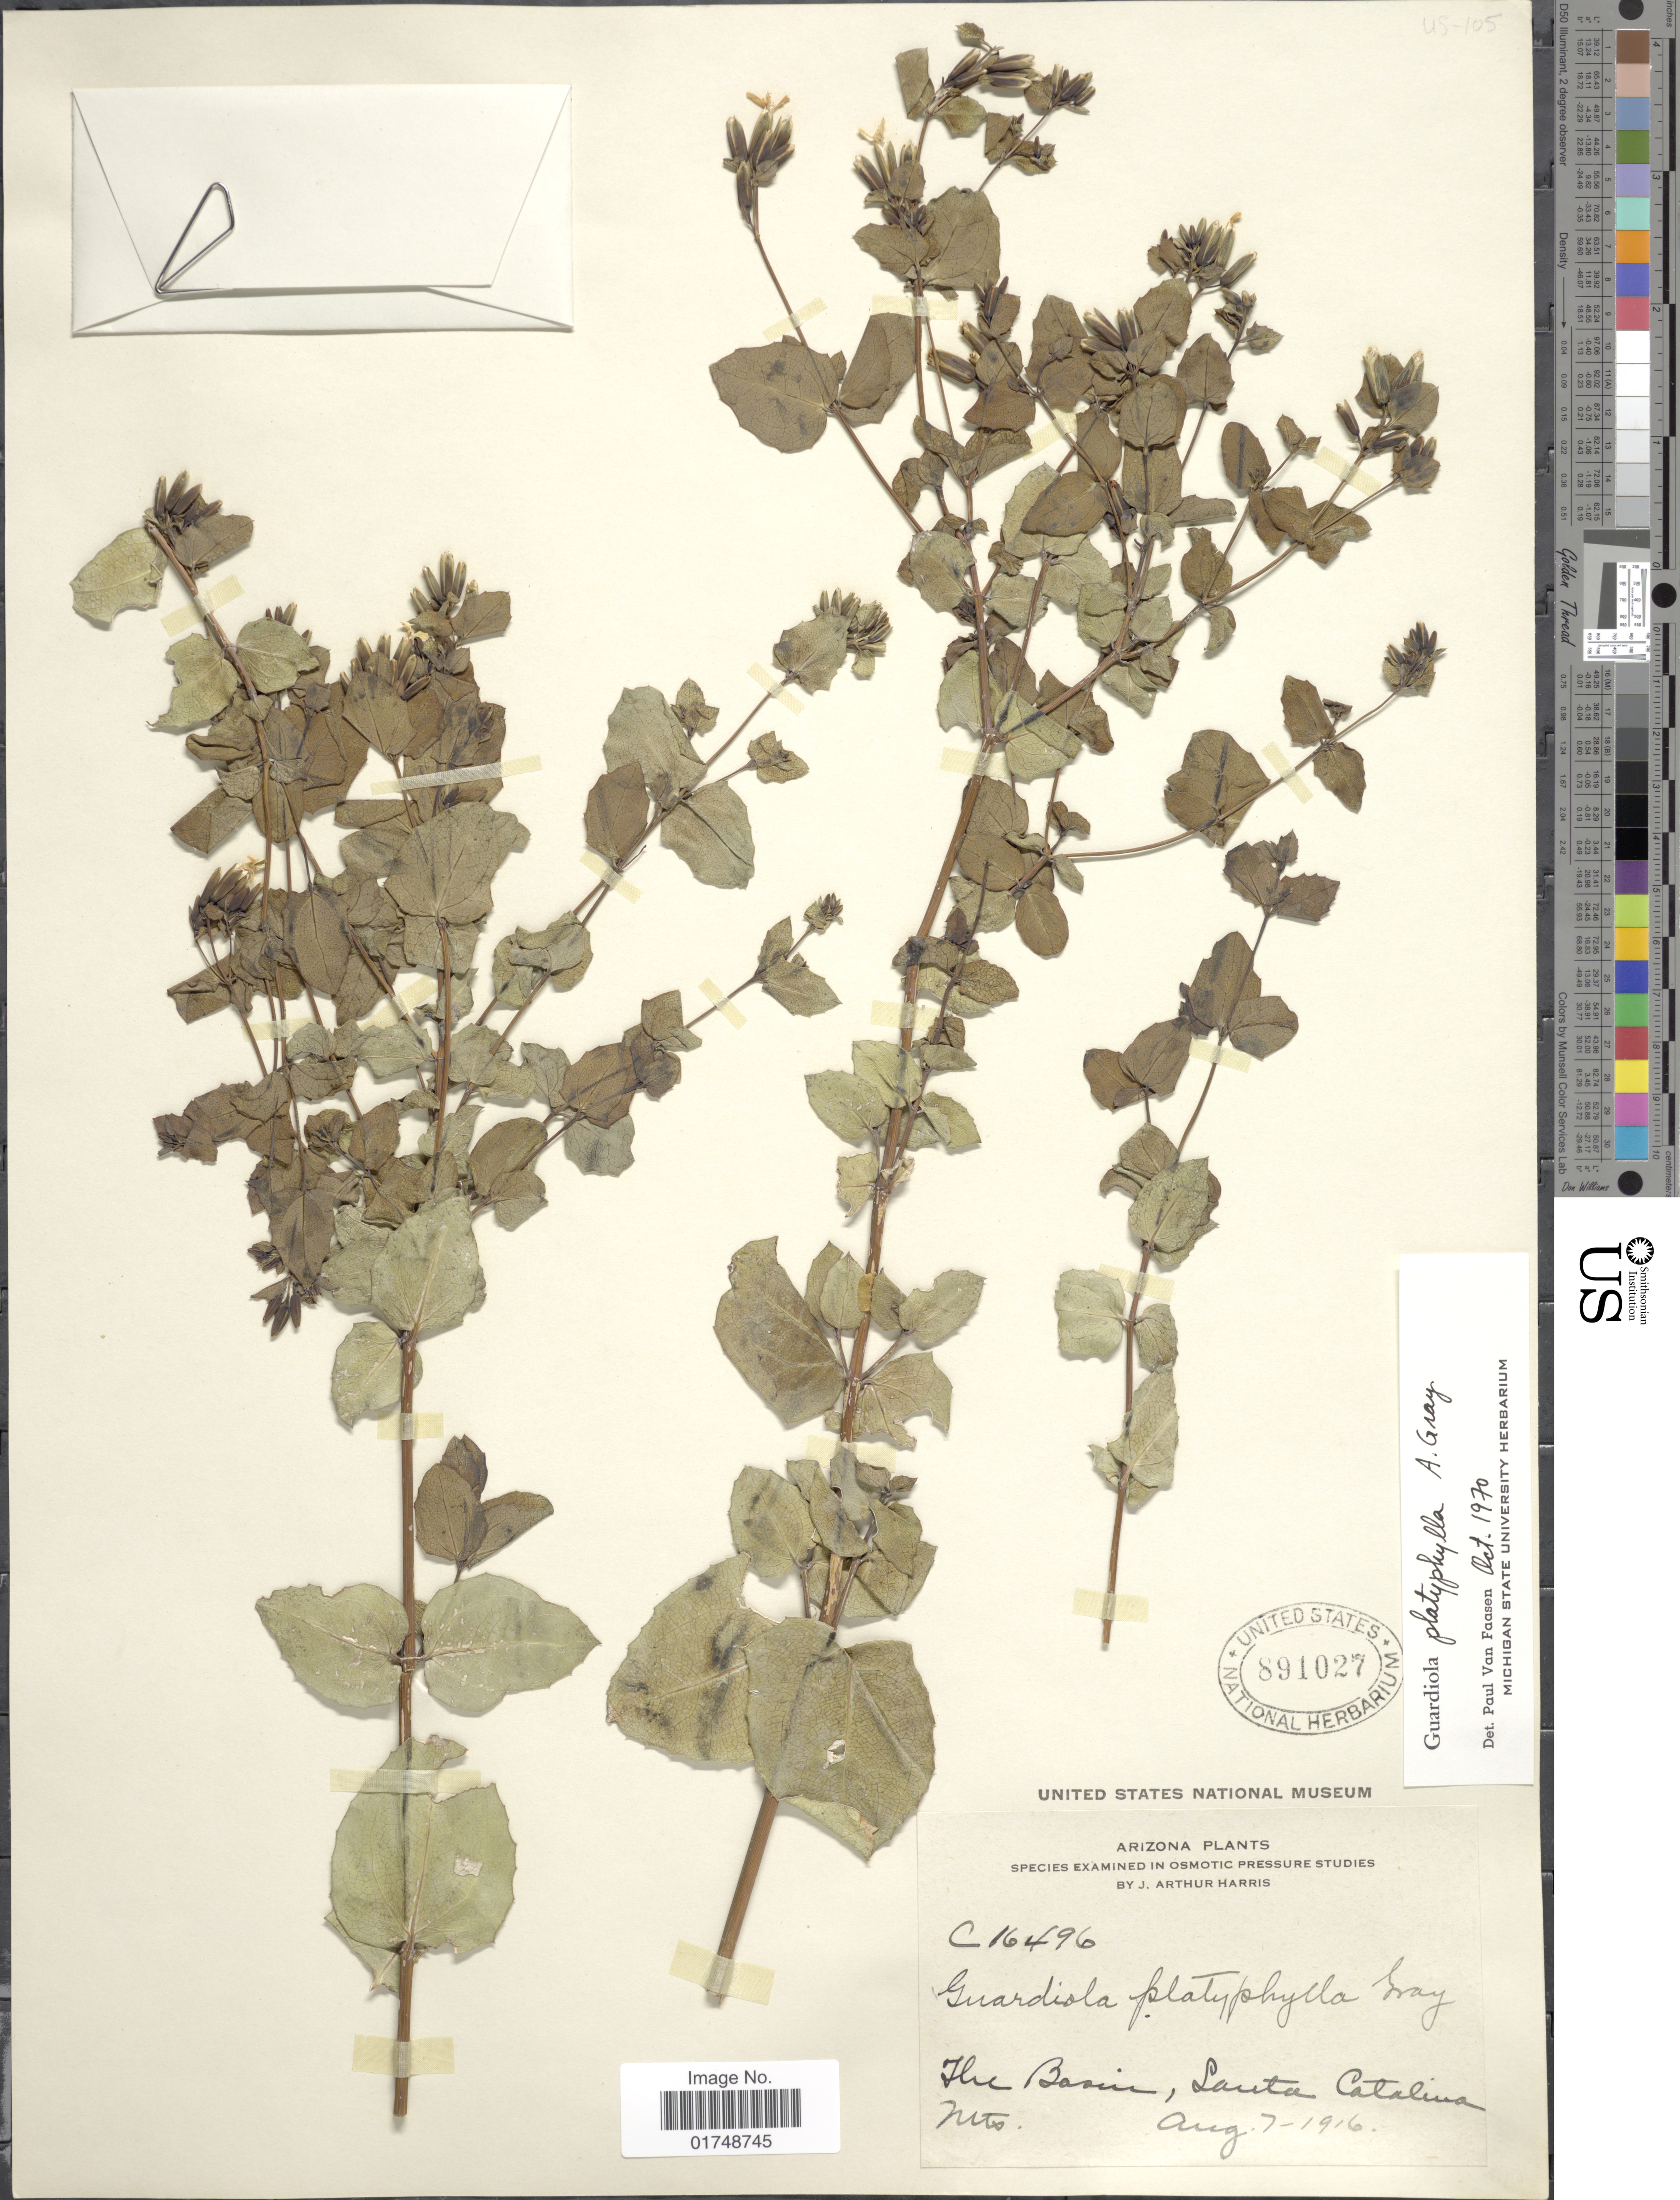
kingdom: Plantae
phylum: Tracheophyta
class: Magnoliopsida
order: Asterales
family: Asteraceae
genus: Guardiola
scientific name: Guardiola platyphylla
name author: A. Gray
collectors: J. A. Harris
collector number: C16496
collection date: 1916-08-07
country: United States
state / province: Arizona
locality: Arizona. The Basin, Santa Catalina Mts.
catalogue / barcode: US 891027